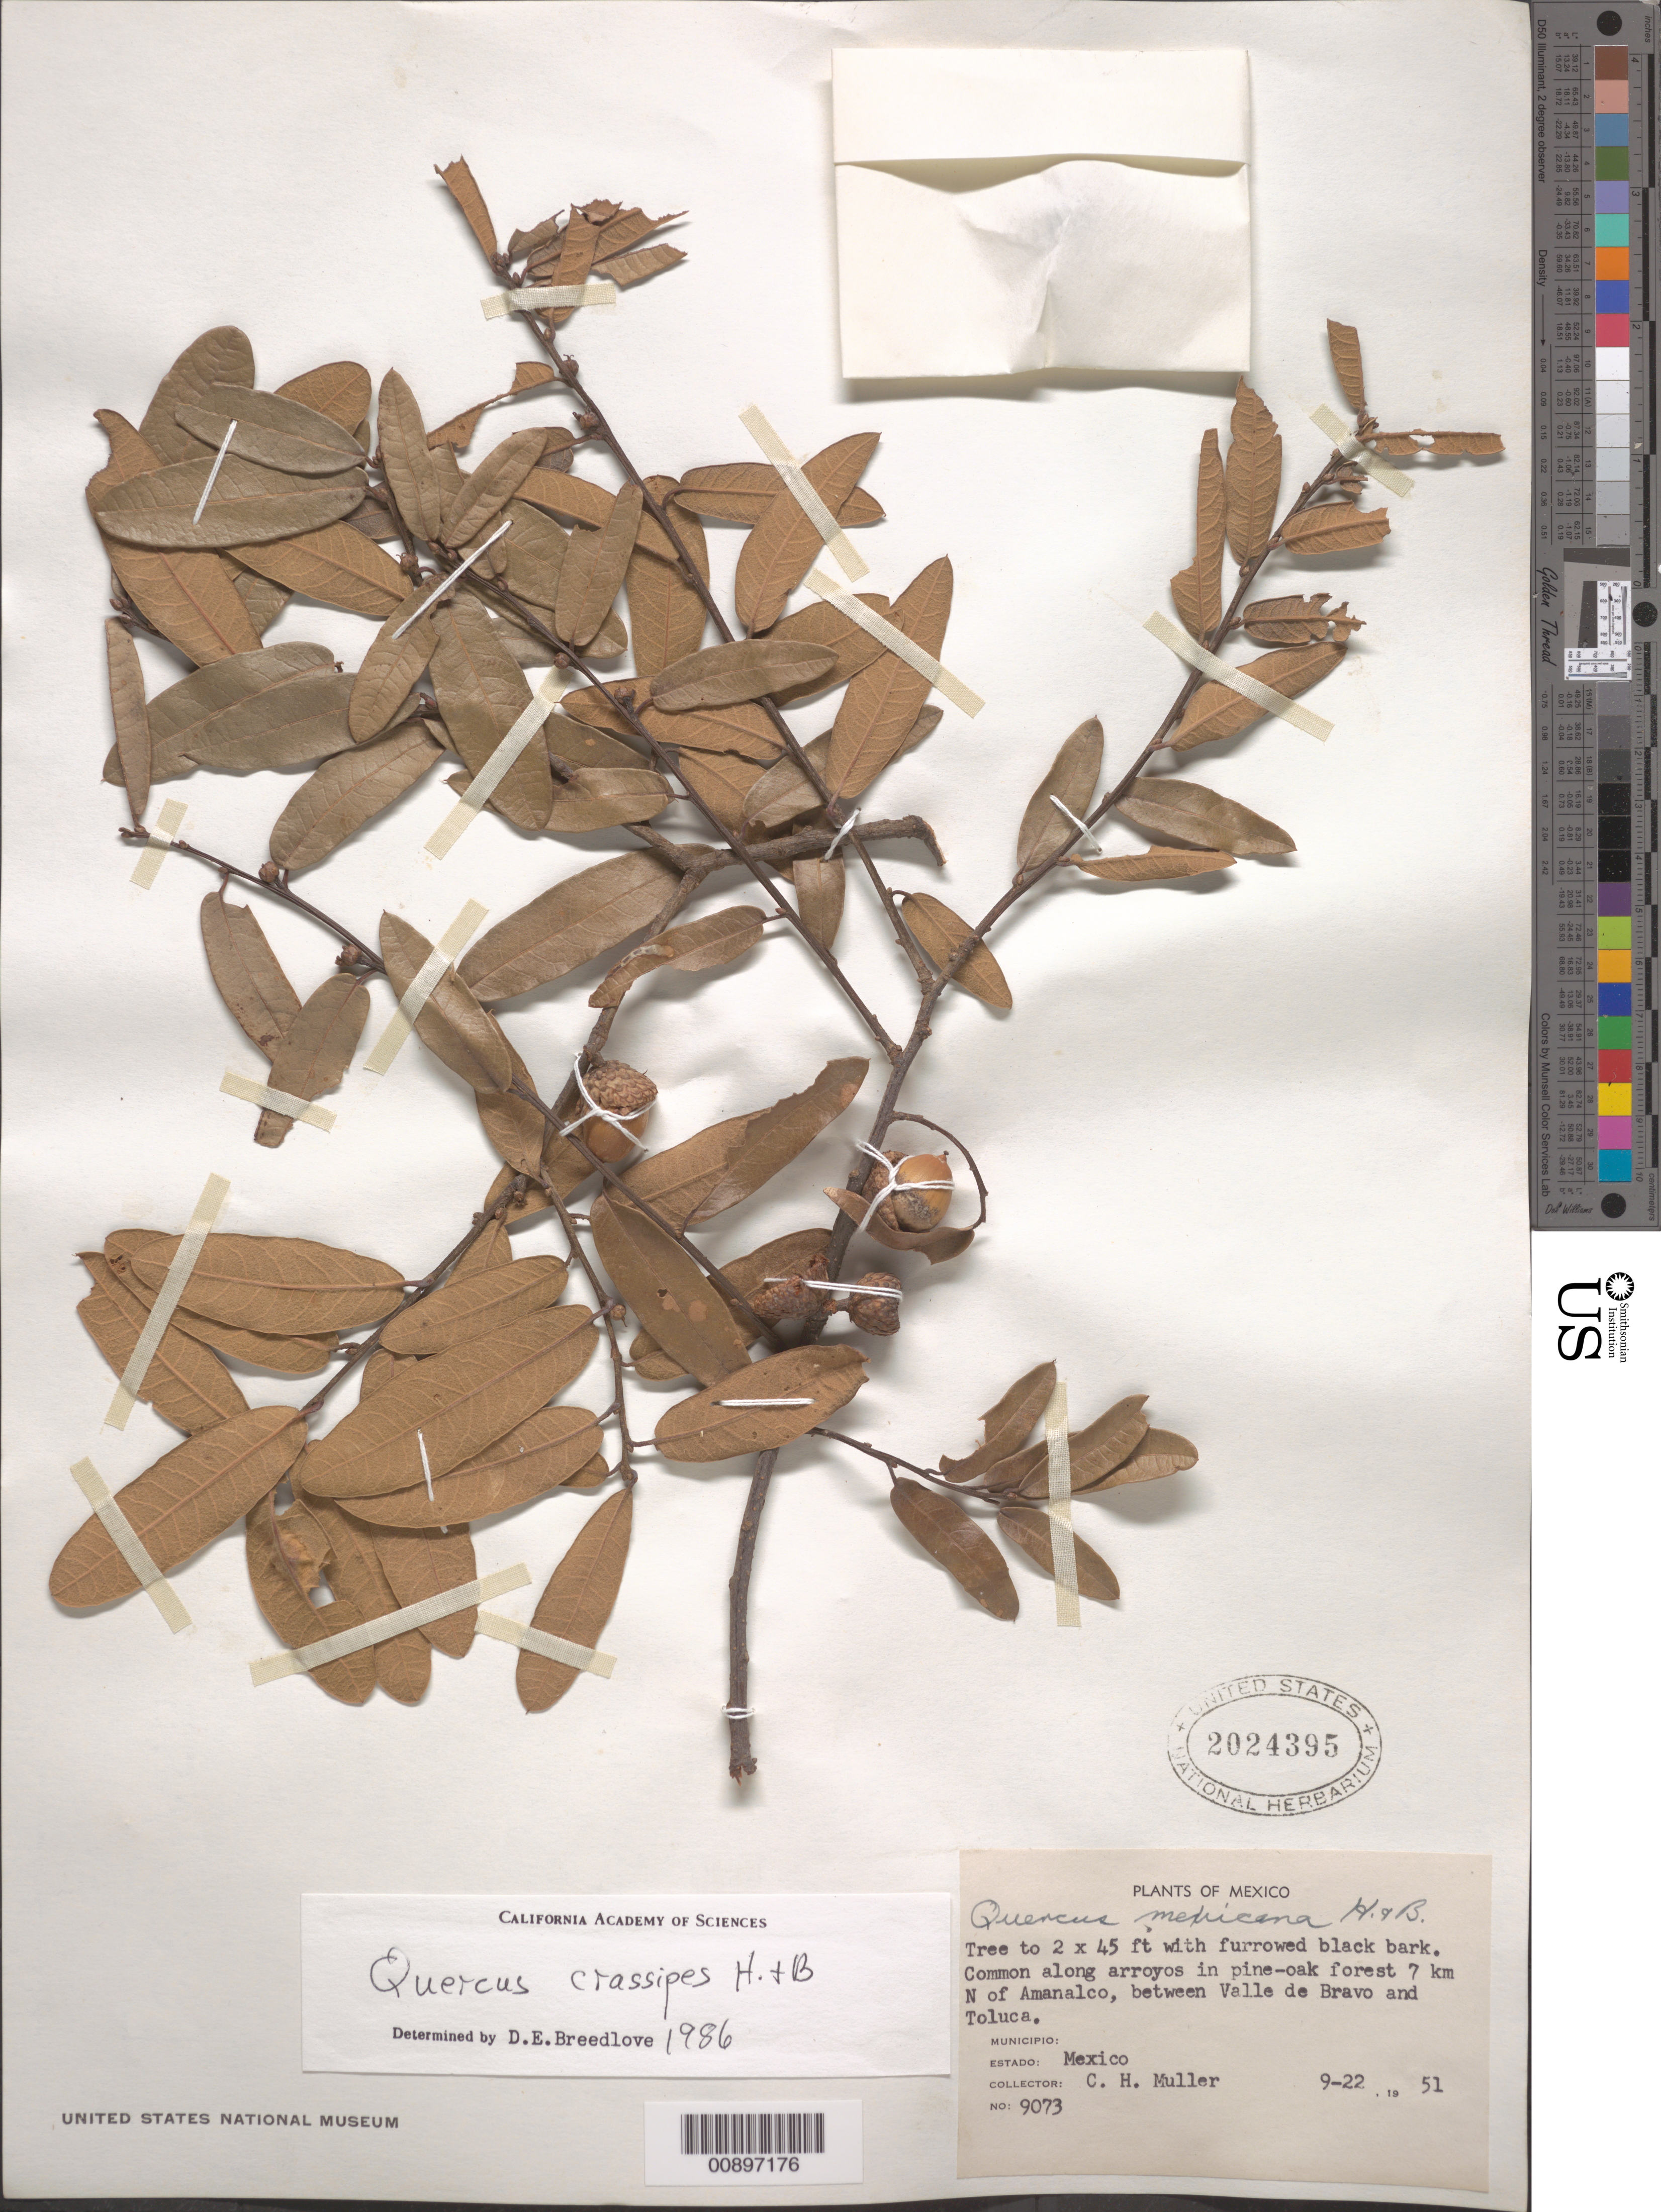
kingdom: Plantae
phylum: Tracheophyta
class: Magnoliopsida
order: Fagales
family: Fagaceae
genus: Quercus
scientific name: Quercus crassipes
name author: Humb. & Bonpl.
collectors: C. H. Muller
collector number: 9073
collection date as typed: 22 Sep 1951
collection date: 1951-09-22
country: Mexico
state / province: México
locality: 7 km N of Amanalco, between Valle de Bravo and Toluca.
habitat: Along arroyos in pine-oak forest.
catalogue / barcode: US 2024395